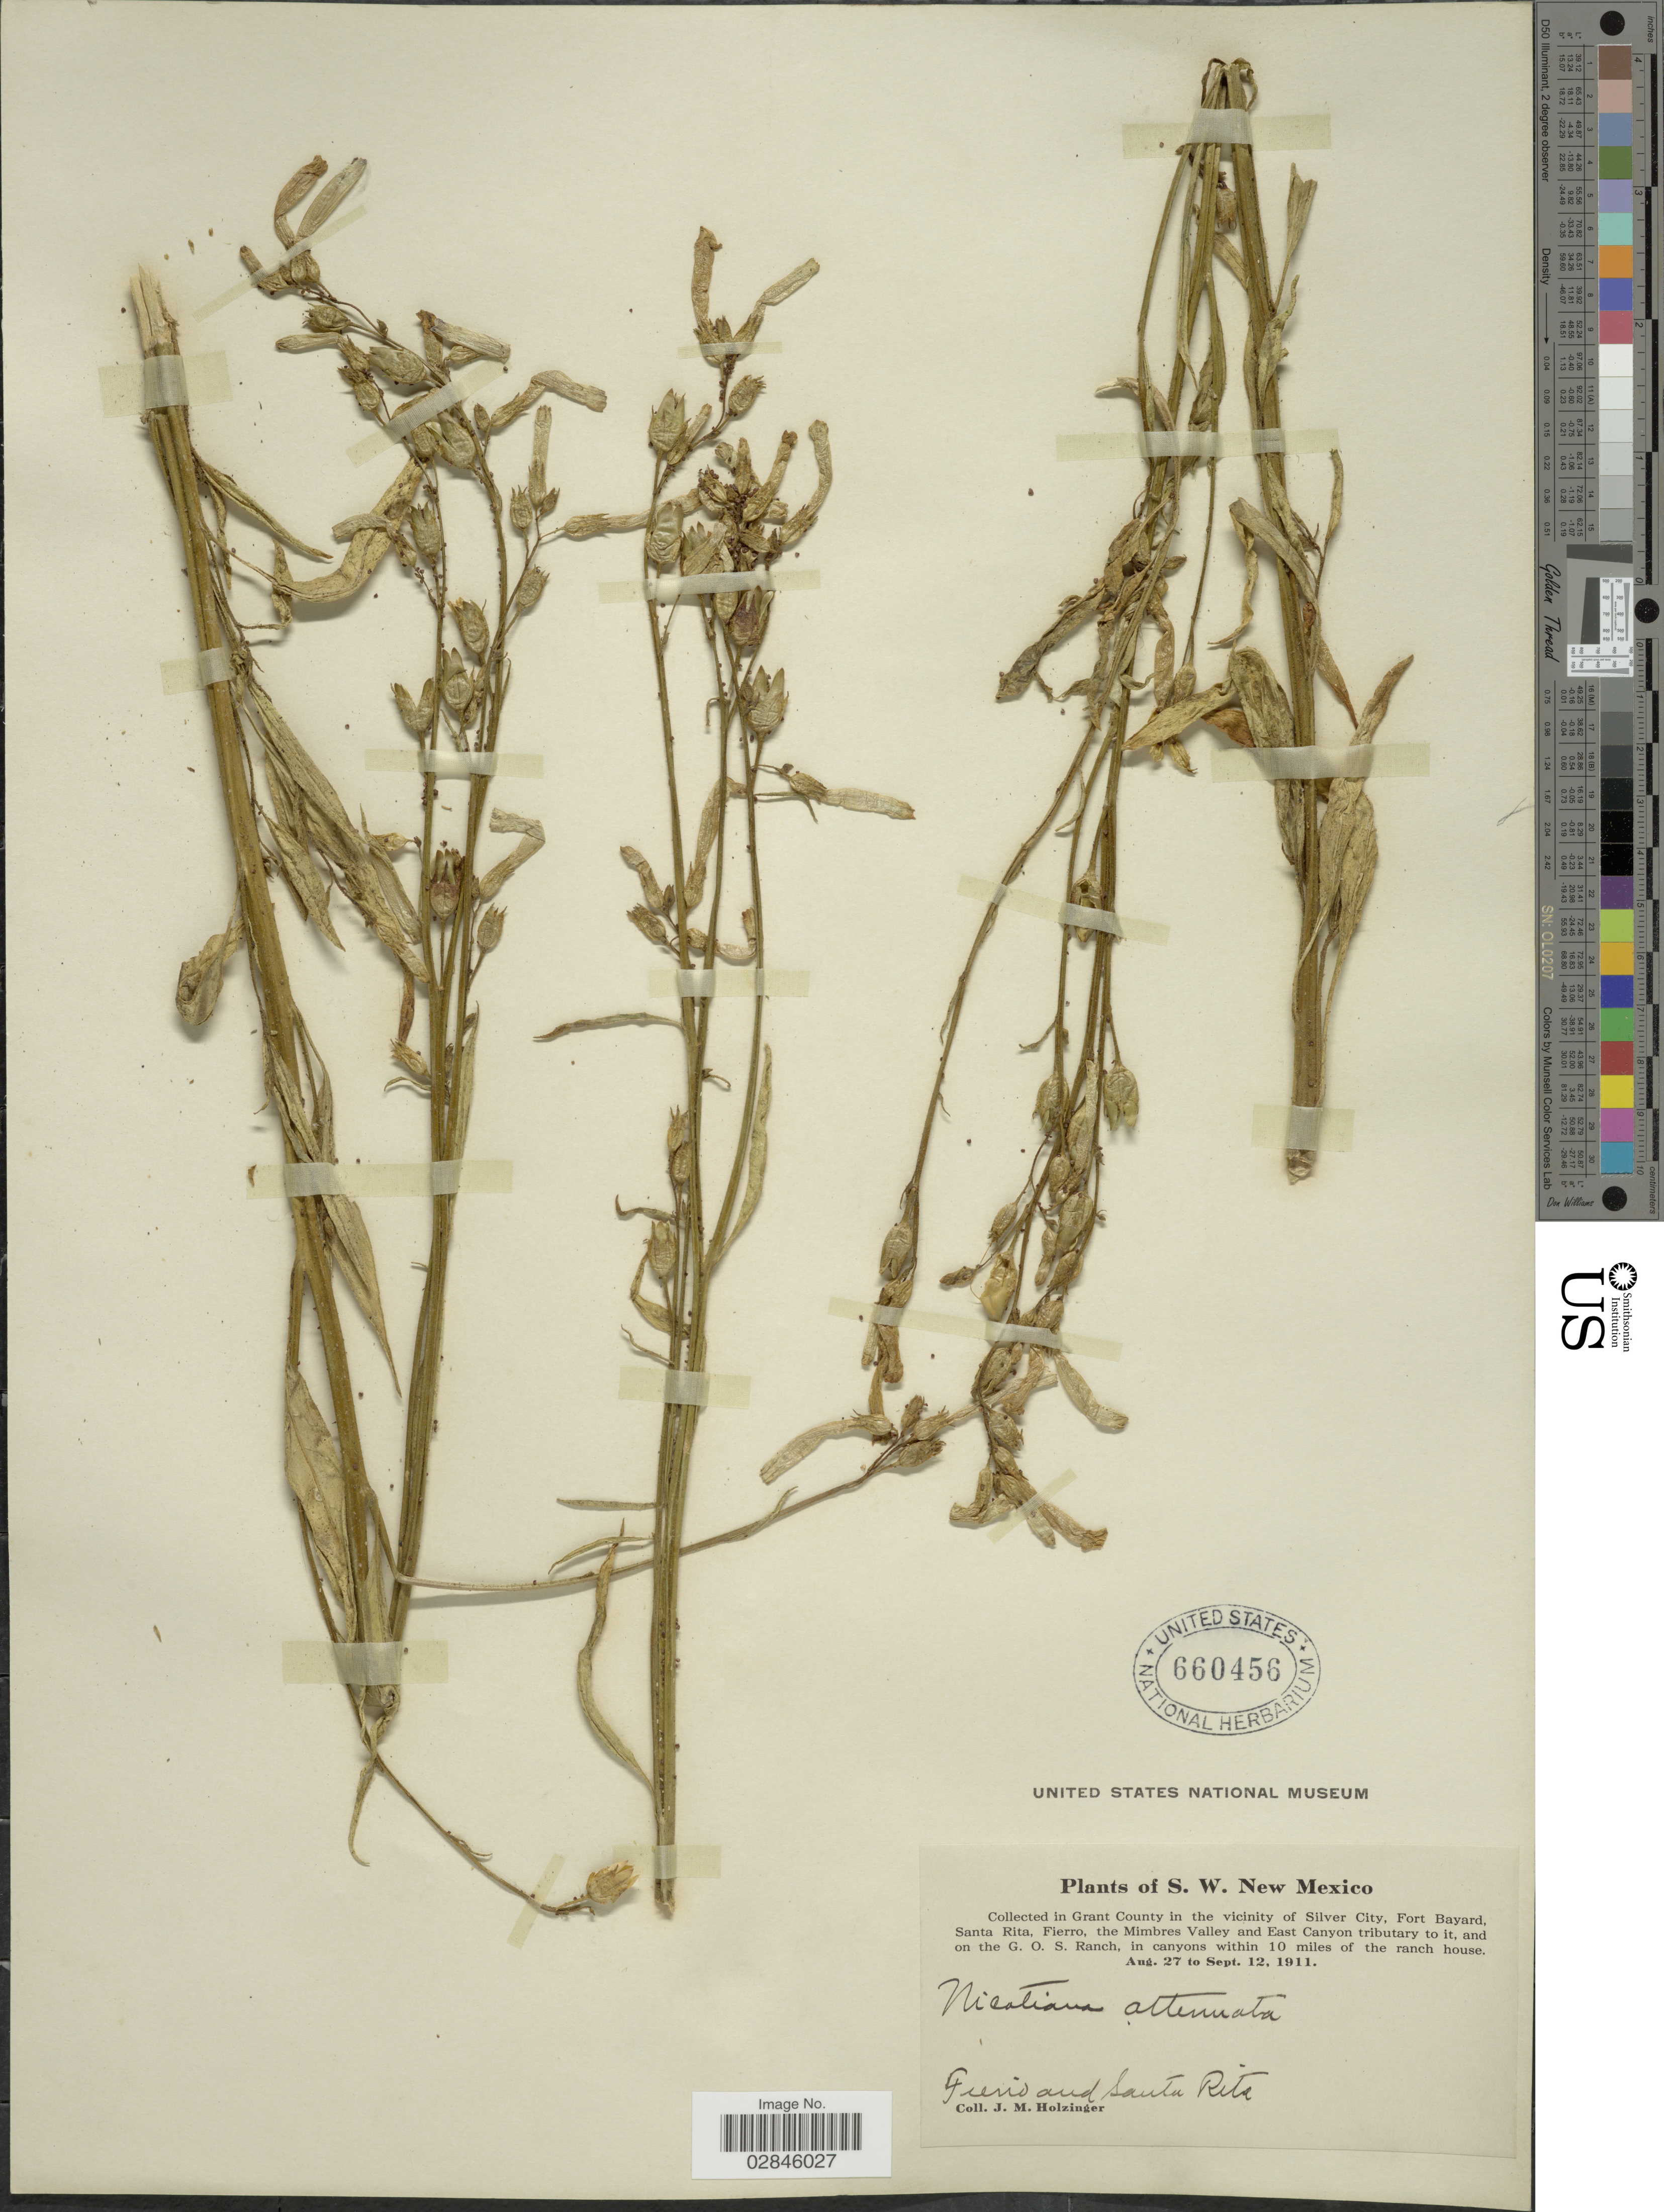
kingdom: Plantae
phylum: Tracheophyta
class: Magnoliopsida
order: Solanales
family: Solanaceae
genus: Nicotiana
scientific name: Nicotiana attenuata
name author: Torr. ex S. Watson in C. King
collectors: J. M. Holzinger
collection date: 1911-08-27/1911-09-12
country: United States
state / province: New Mexico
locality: S. W. New Mexico. Grant County in the vicinity of Silver City, Fort Bayard, Santa Rita, Fierro, the Mimbres Valley and East Canyon tributary to it, and on the G. O. S. Ranch, in canyons within 10 miles of the ranch house. Fierro and Santa Rita.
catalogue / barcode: US 660456